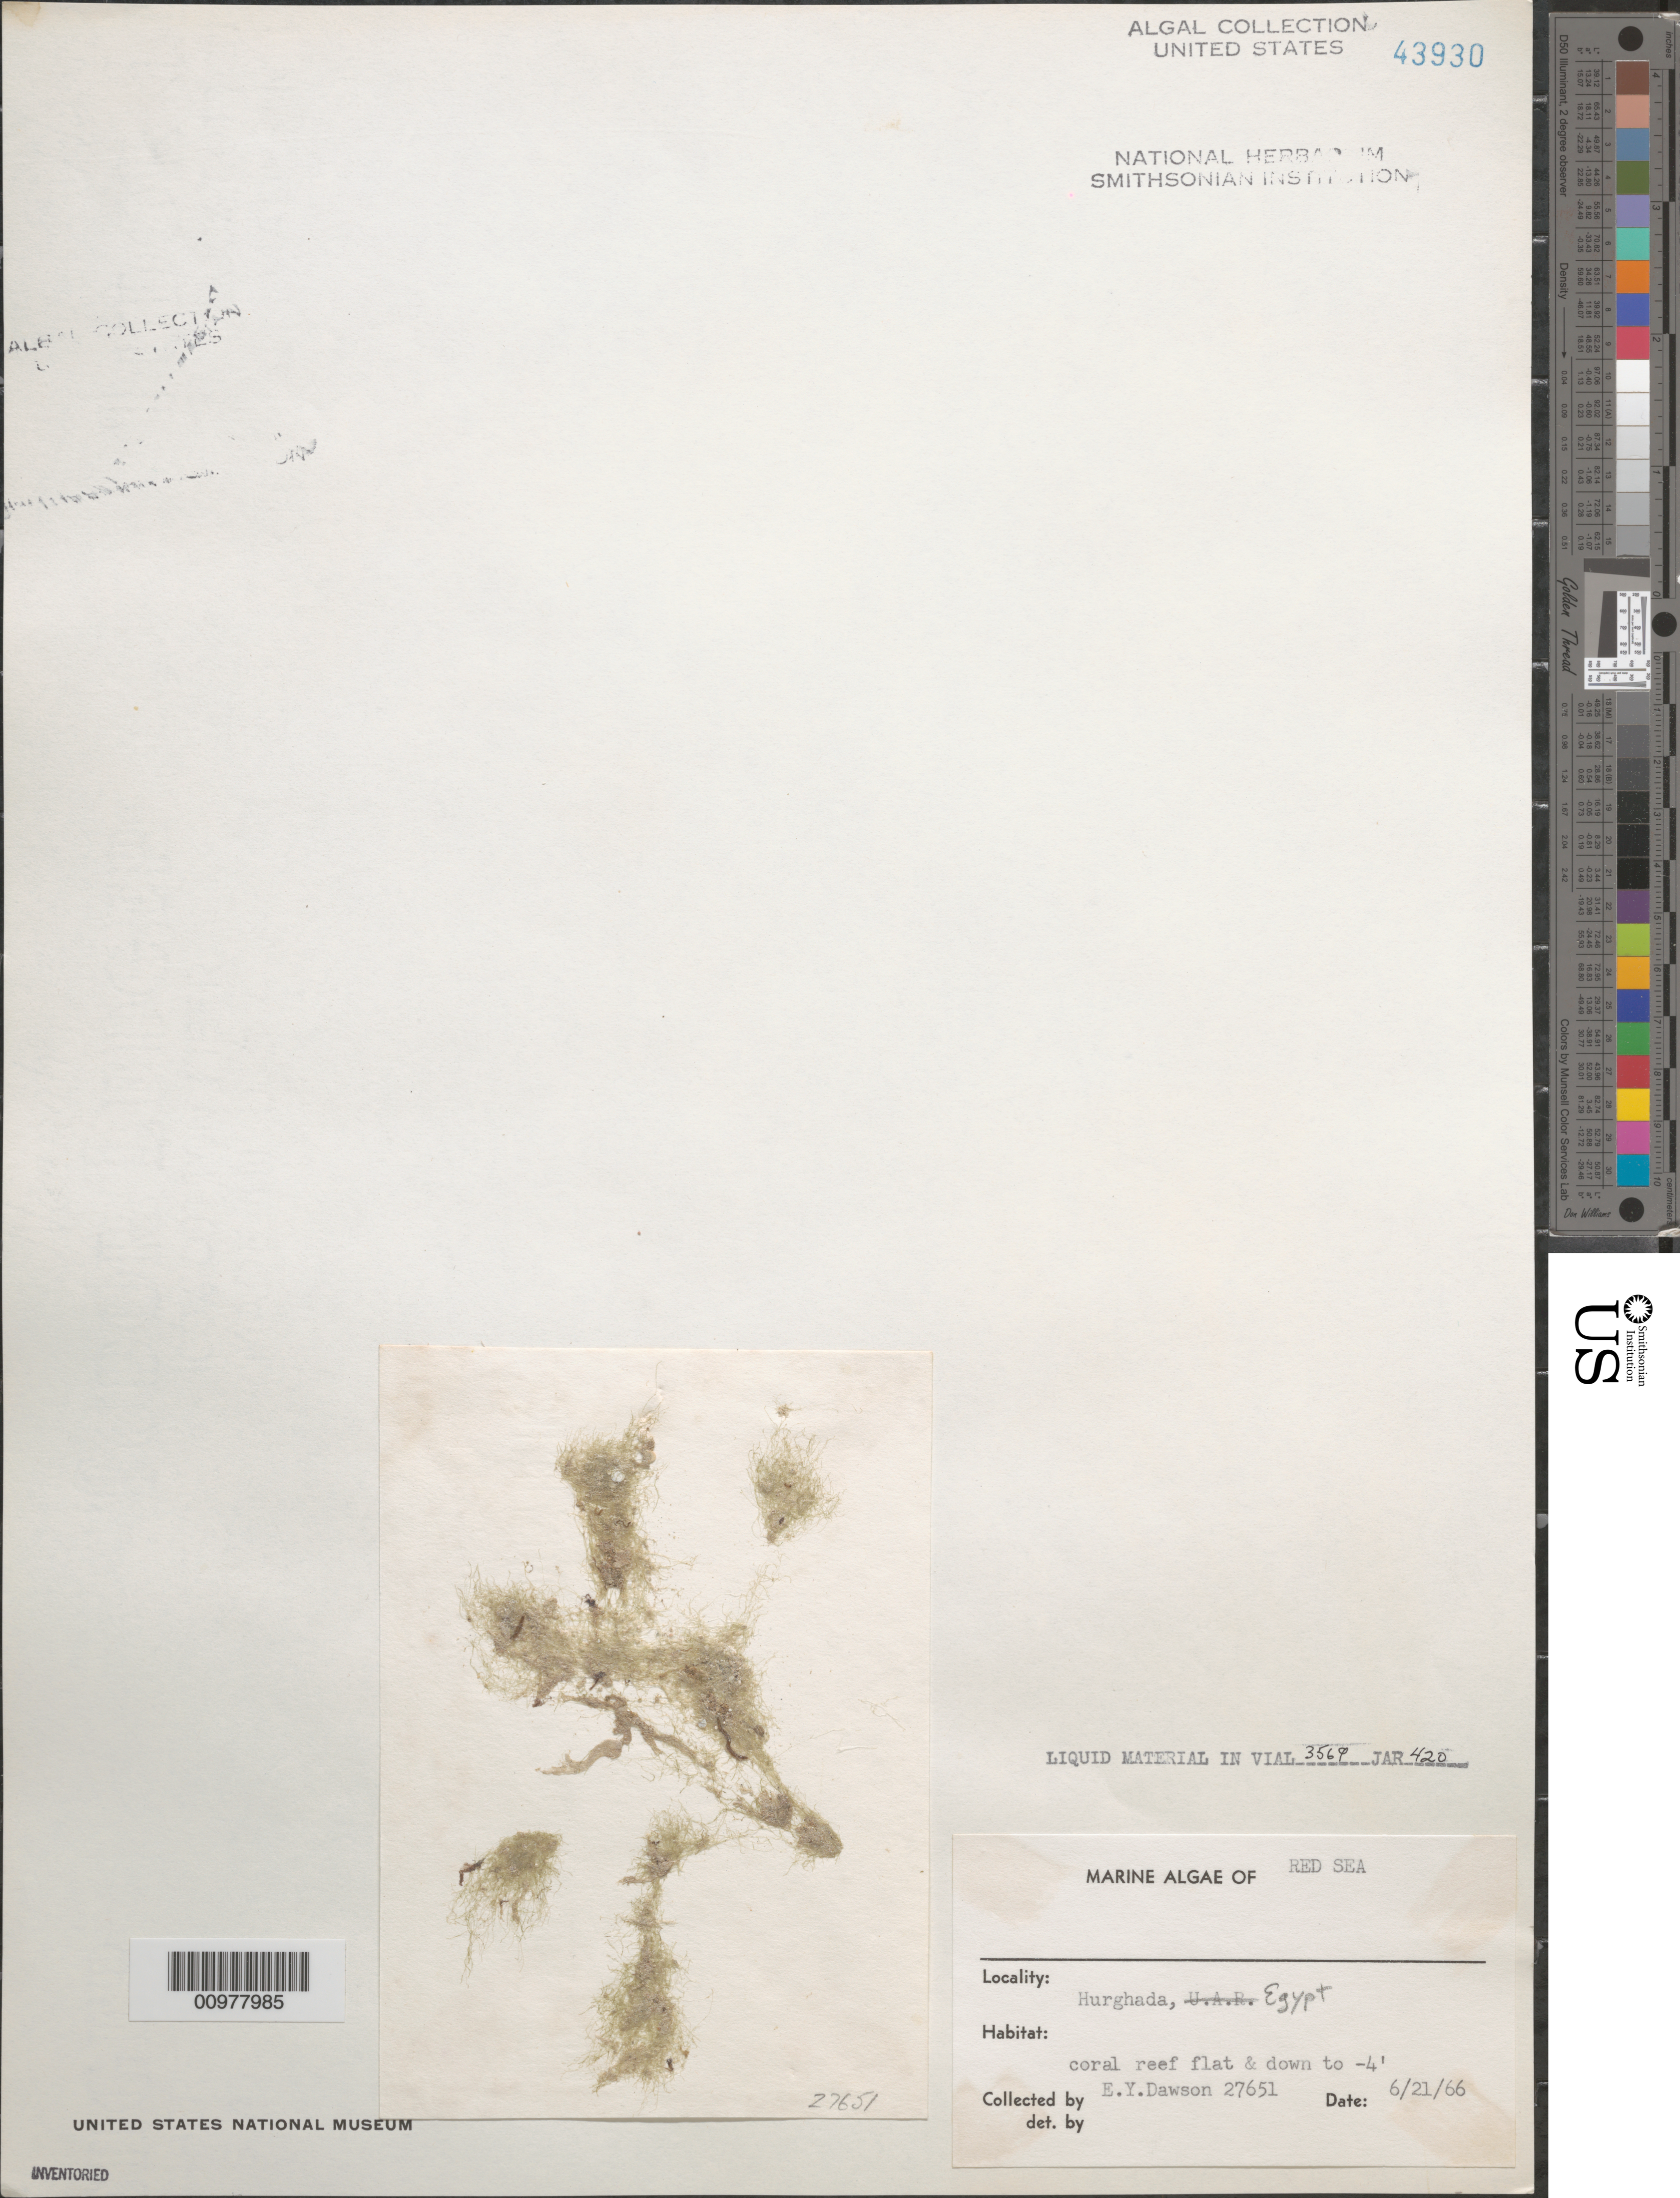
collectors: E. Y. Dawson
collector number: EYD 27651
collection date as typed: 21 Jun 1966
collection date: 1966-06-21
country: Egypt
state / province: Al Bahr al Ahmar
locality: Hurghada, Red Sea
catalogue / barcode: US 43930